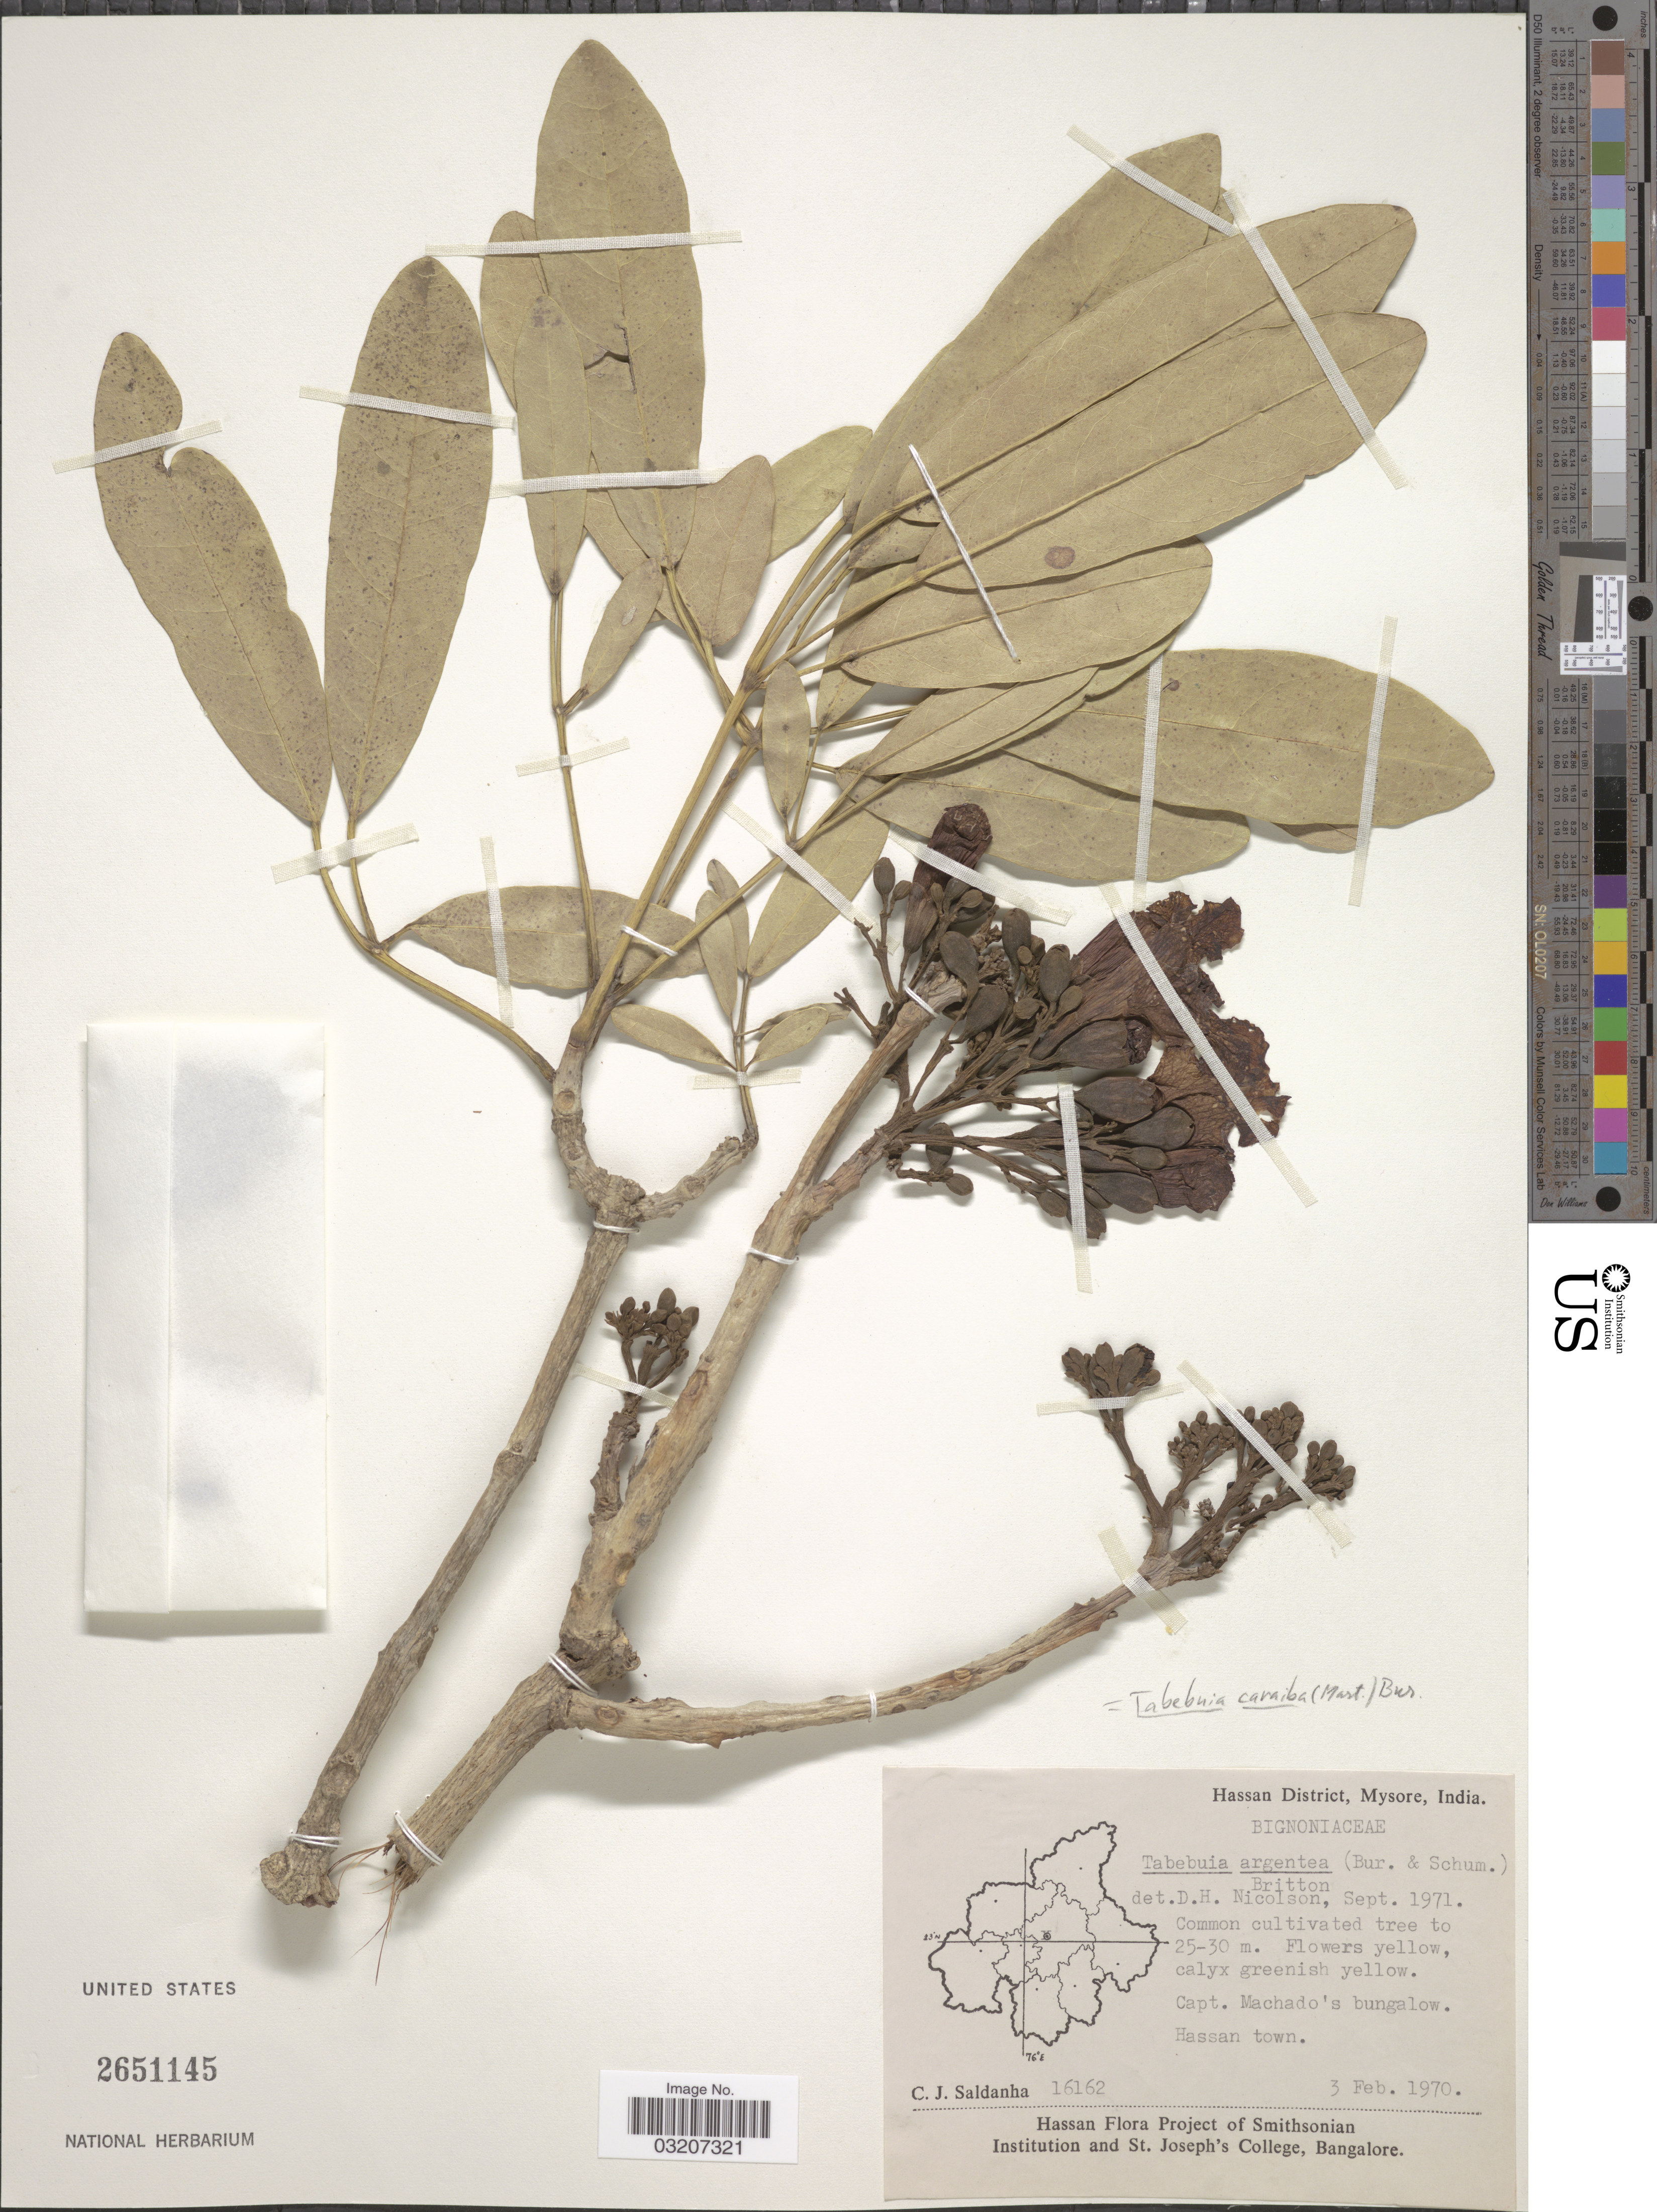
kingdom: Plantae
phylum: Tracheophyta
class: Magnoliopsida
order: Lamiales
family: Bignoniaceae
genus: Tabebuia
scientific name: Tabebuia caraiba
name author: (Mart.) Bureau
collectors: C. J. Saldanha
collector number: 16162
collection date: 1970-02-03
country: India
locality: Hassan District, Mysore, Camp. Machado's bungalow. Hassan town.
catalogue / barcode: US 2651145